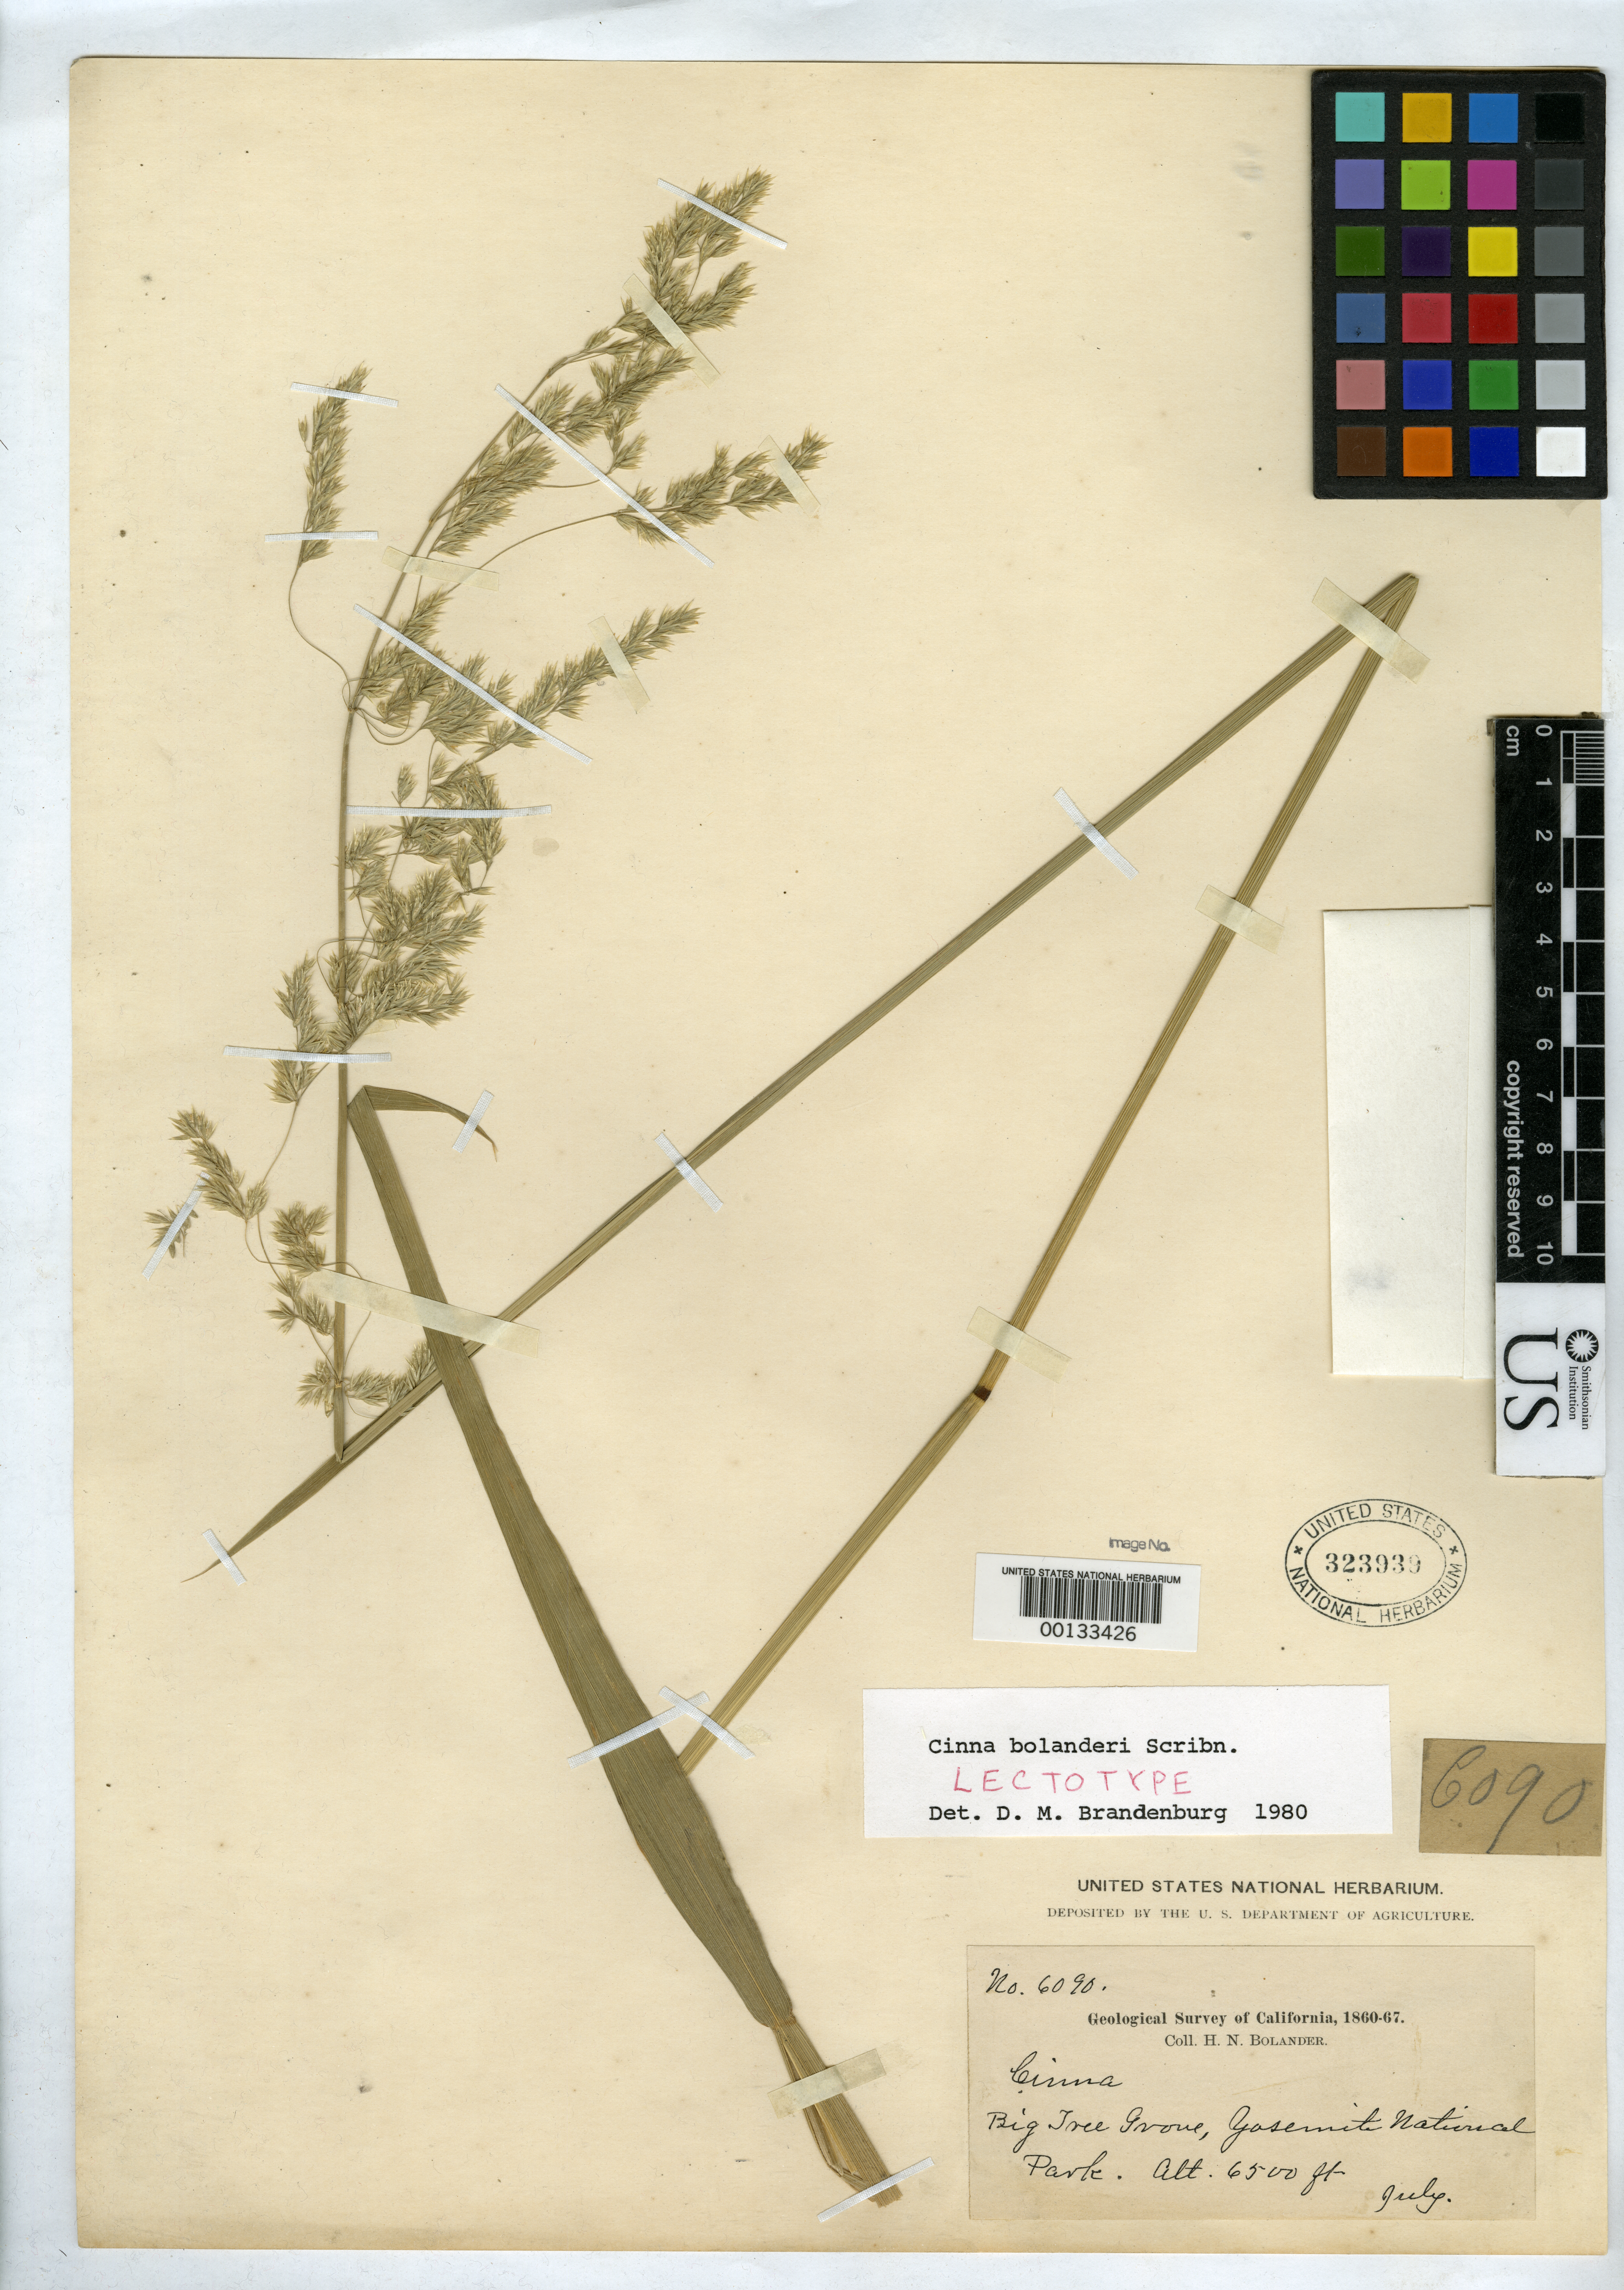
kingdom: Plantae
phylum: Tracheophyta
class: Liliopsida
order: Poales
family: Poaceae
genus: Cinna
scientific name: Cinna bolanderi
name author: Scribn.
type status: Lectotype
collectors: H. Bolander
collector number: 6090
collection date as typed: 1866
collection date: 1866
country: United States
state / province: California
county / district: Mariposa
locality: Big Tree grove, Yosemite Natl. Park; alt. 6500 ft.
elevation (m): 1981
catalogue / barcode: US 323939